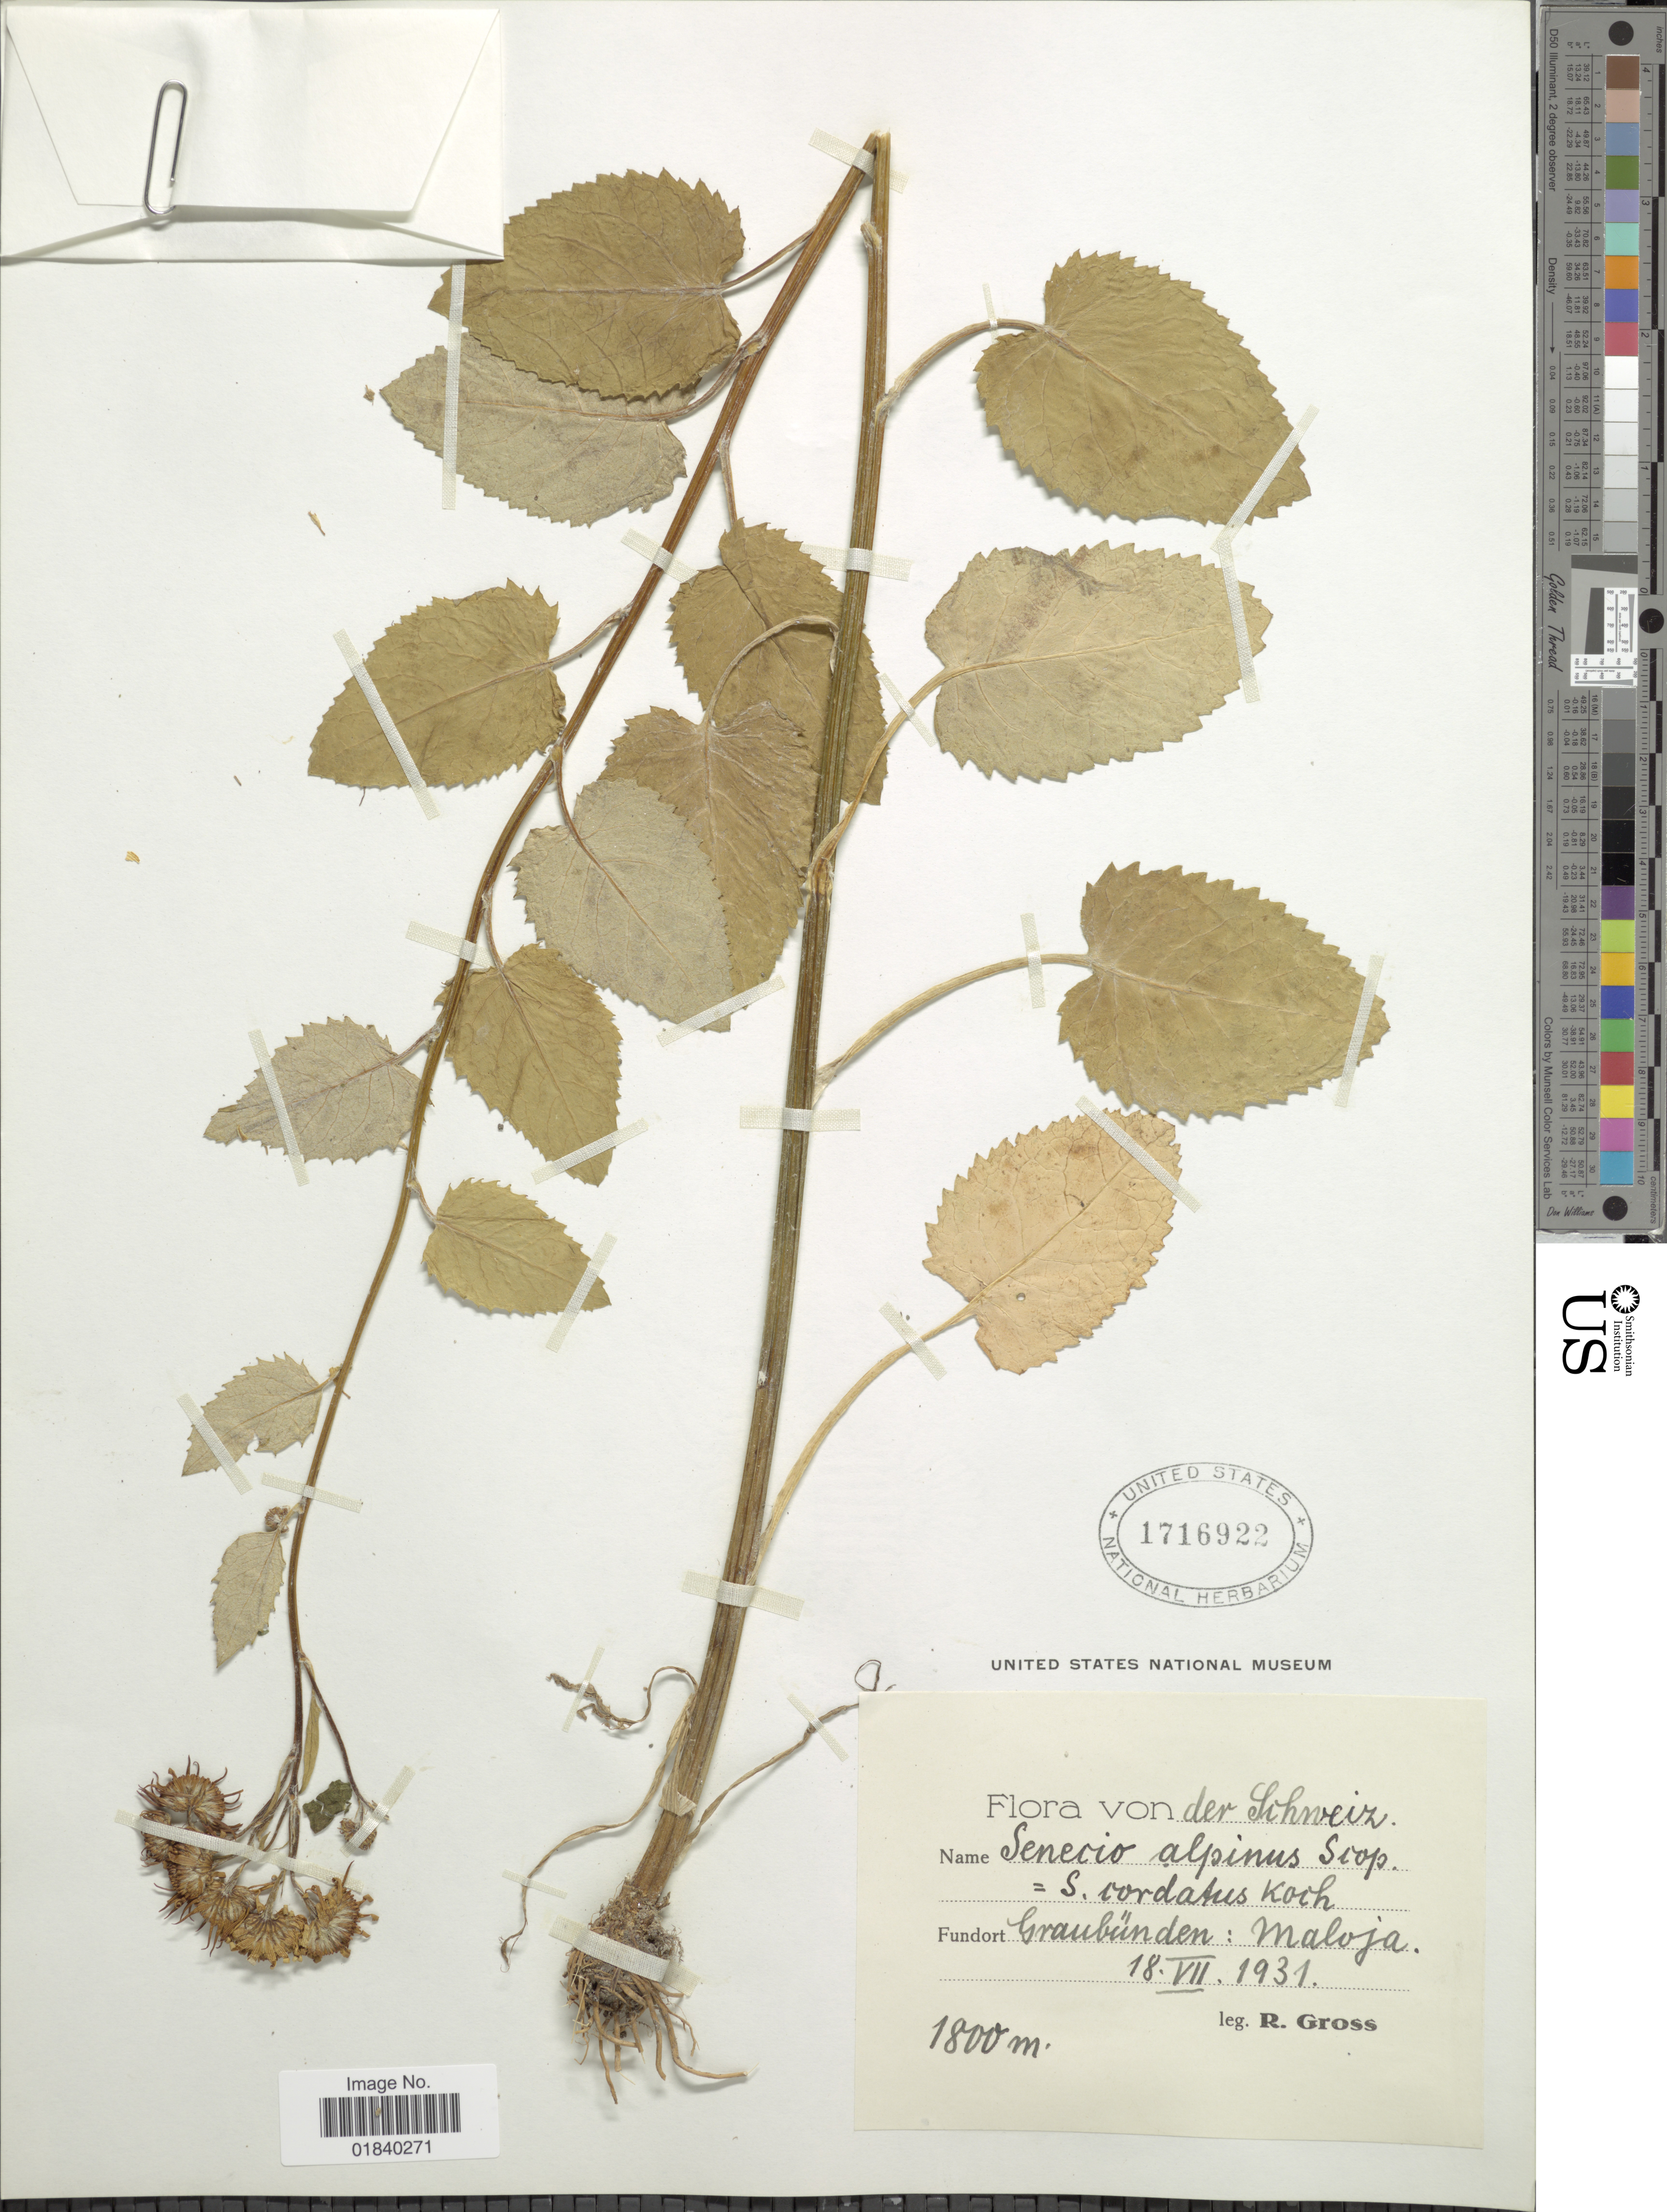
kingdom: Plantae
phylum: Tracheophyta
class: Magnoliopsida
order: Asterales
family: Asteraceae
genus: Jacobaea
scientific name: Jacobaea alpina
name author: (L.) Moench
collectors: R. Gross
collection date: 1931-07-18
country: Switzerland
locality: Schweiz, Fundort Graubunden: Maloja.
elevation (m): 1800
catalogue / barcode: US 1716922